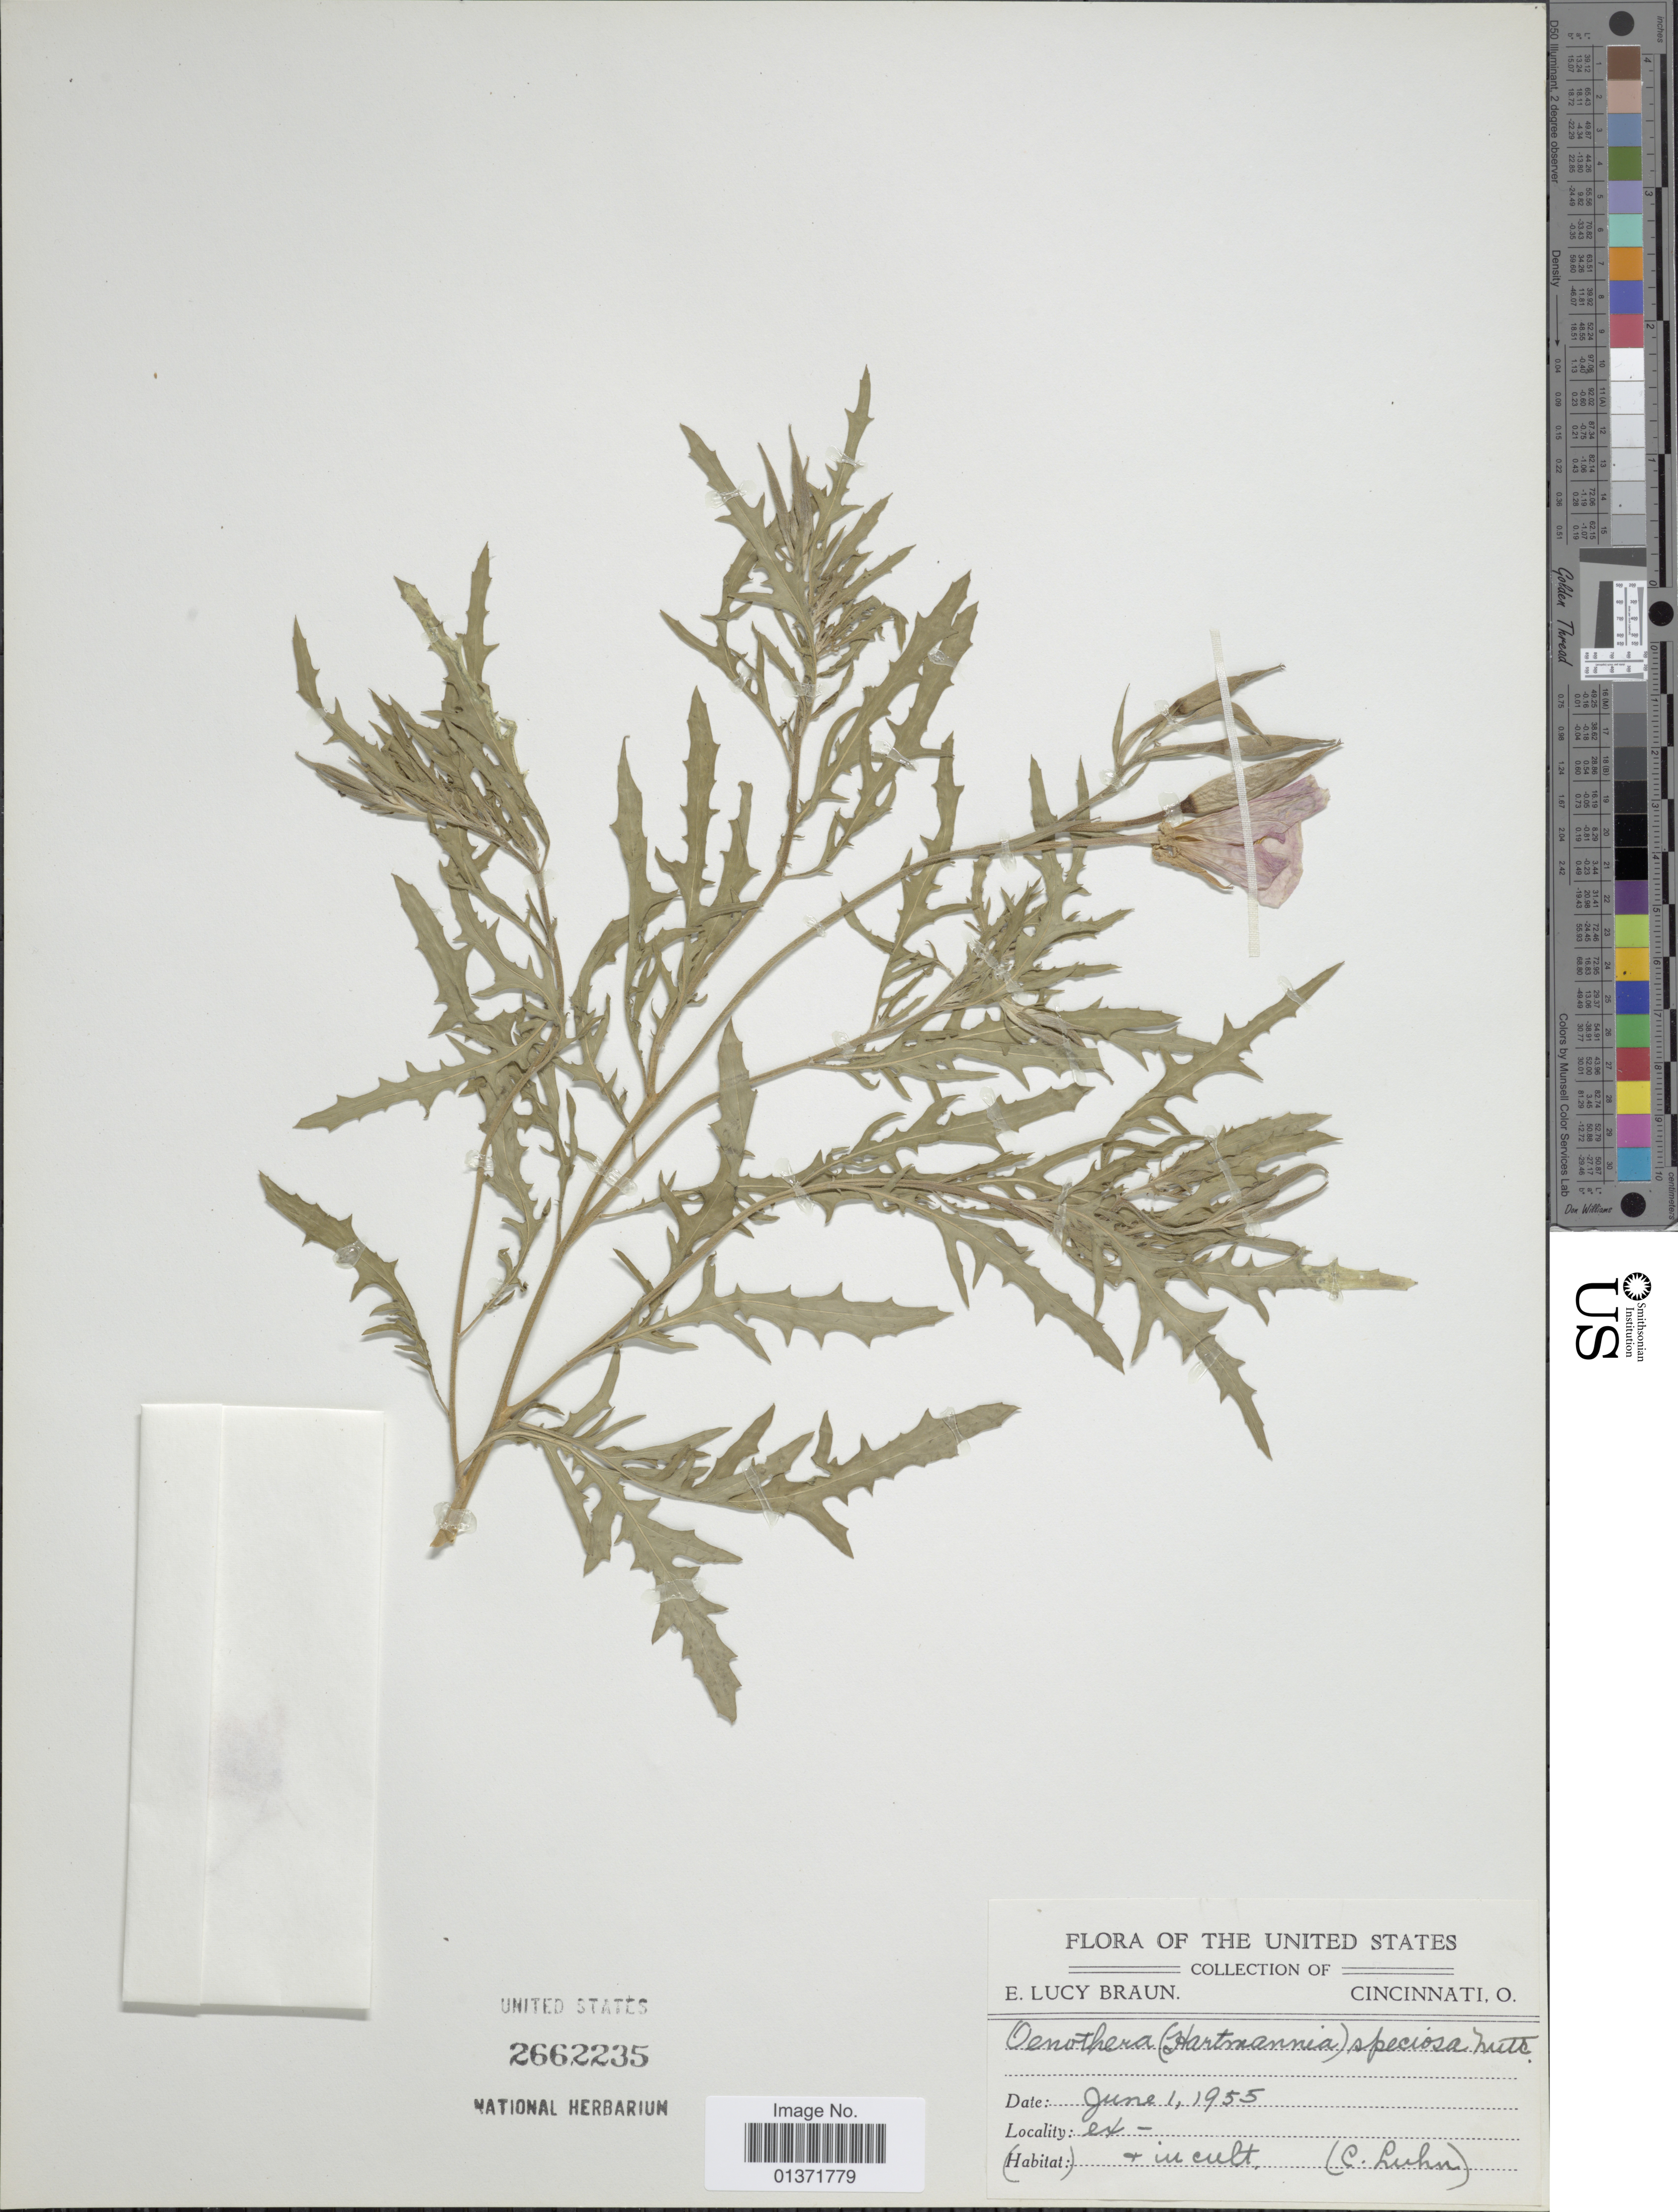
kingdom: Plantae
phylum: Tracheophyta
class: Magnoliopsida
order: Myrtales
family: Onagraceae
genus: Oenothera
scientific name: Oenothera speciosa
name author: Nutt.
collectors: E. L. Braun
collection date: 1955-06-01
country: United States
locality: C. Luhn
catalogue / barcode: US 2662235